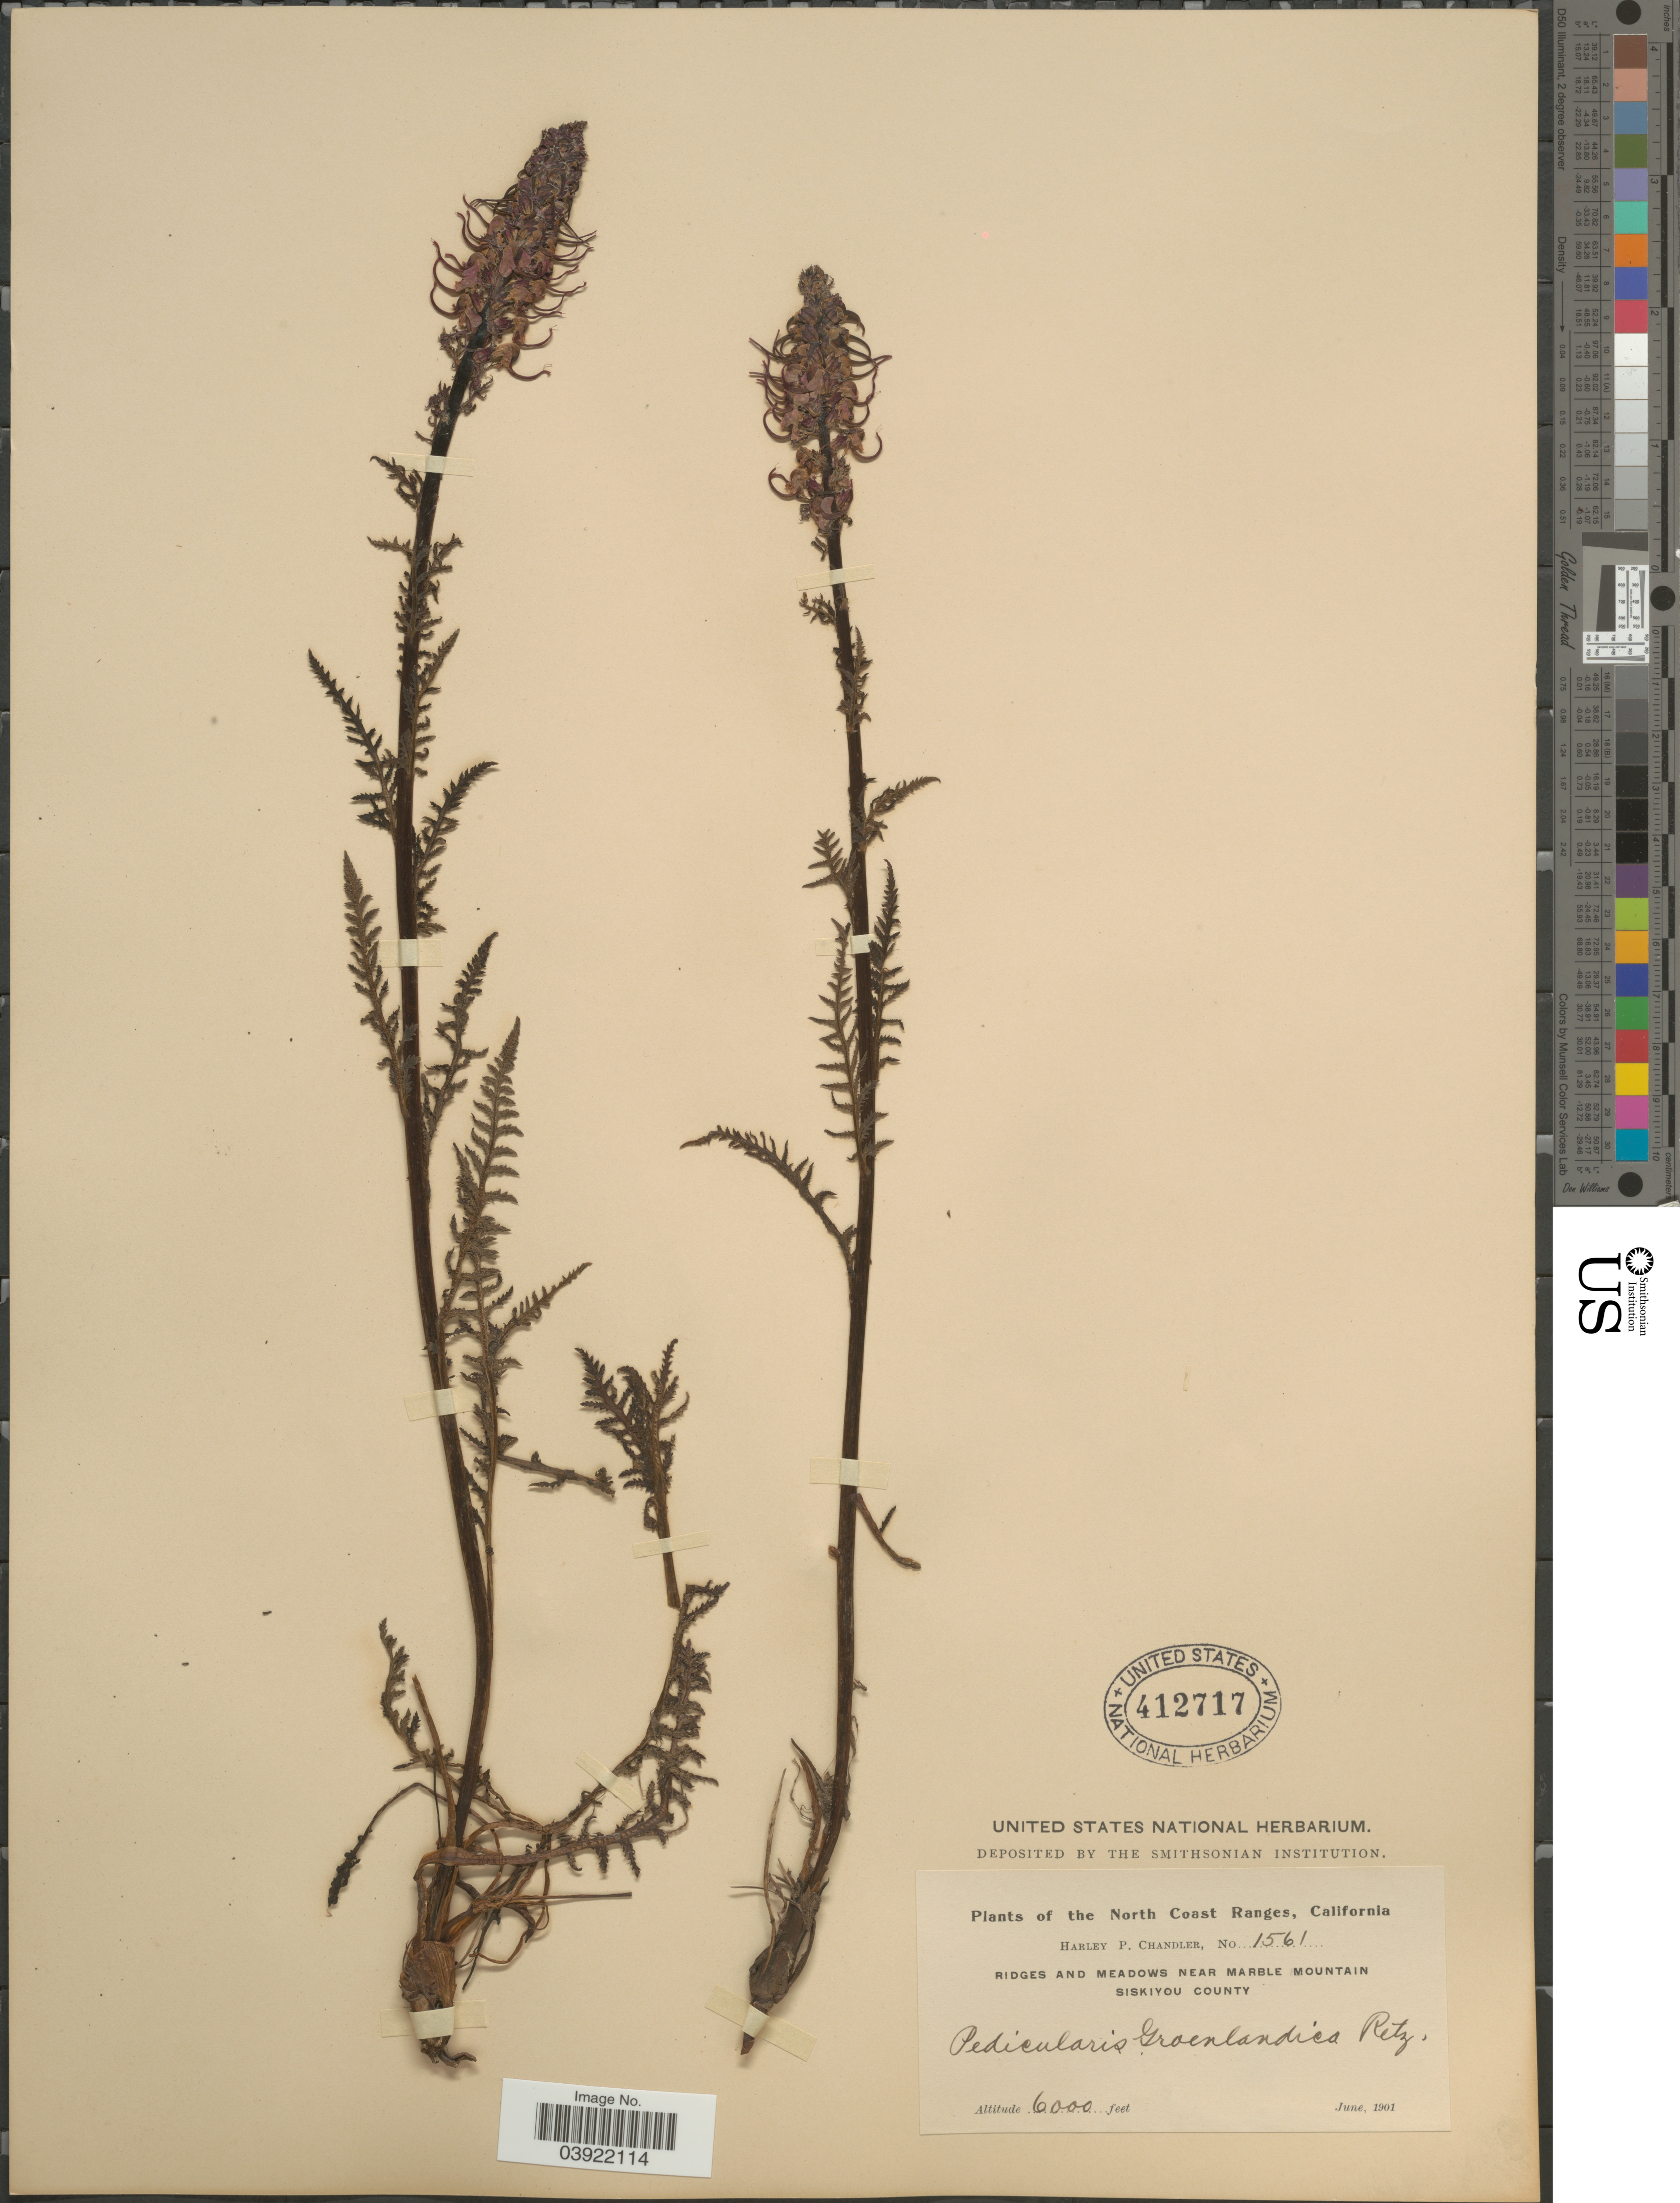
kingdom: Plantae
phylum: Tracheophyta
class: Magnoliopsida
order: Lamiales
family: Orobanchaceae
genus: Pedicularis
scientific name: Pedicularis groenlandica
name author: Retz.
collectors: H. Chandler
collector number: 1561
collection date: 1901-06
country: United States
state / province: California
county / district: Siskiyou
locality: North Coast Ranges. Ridges and Meadows near Marble Mountain Siskiyou County.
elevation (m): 1829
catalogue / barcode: US 412717